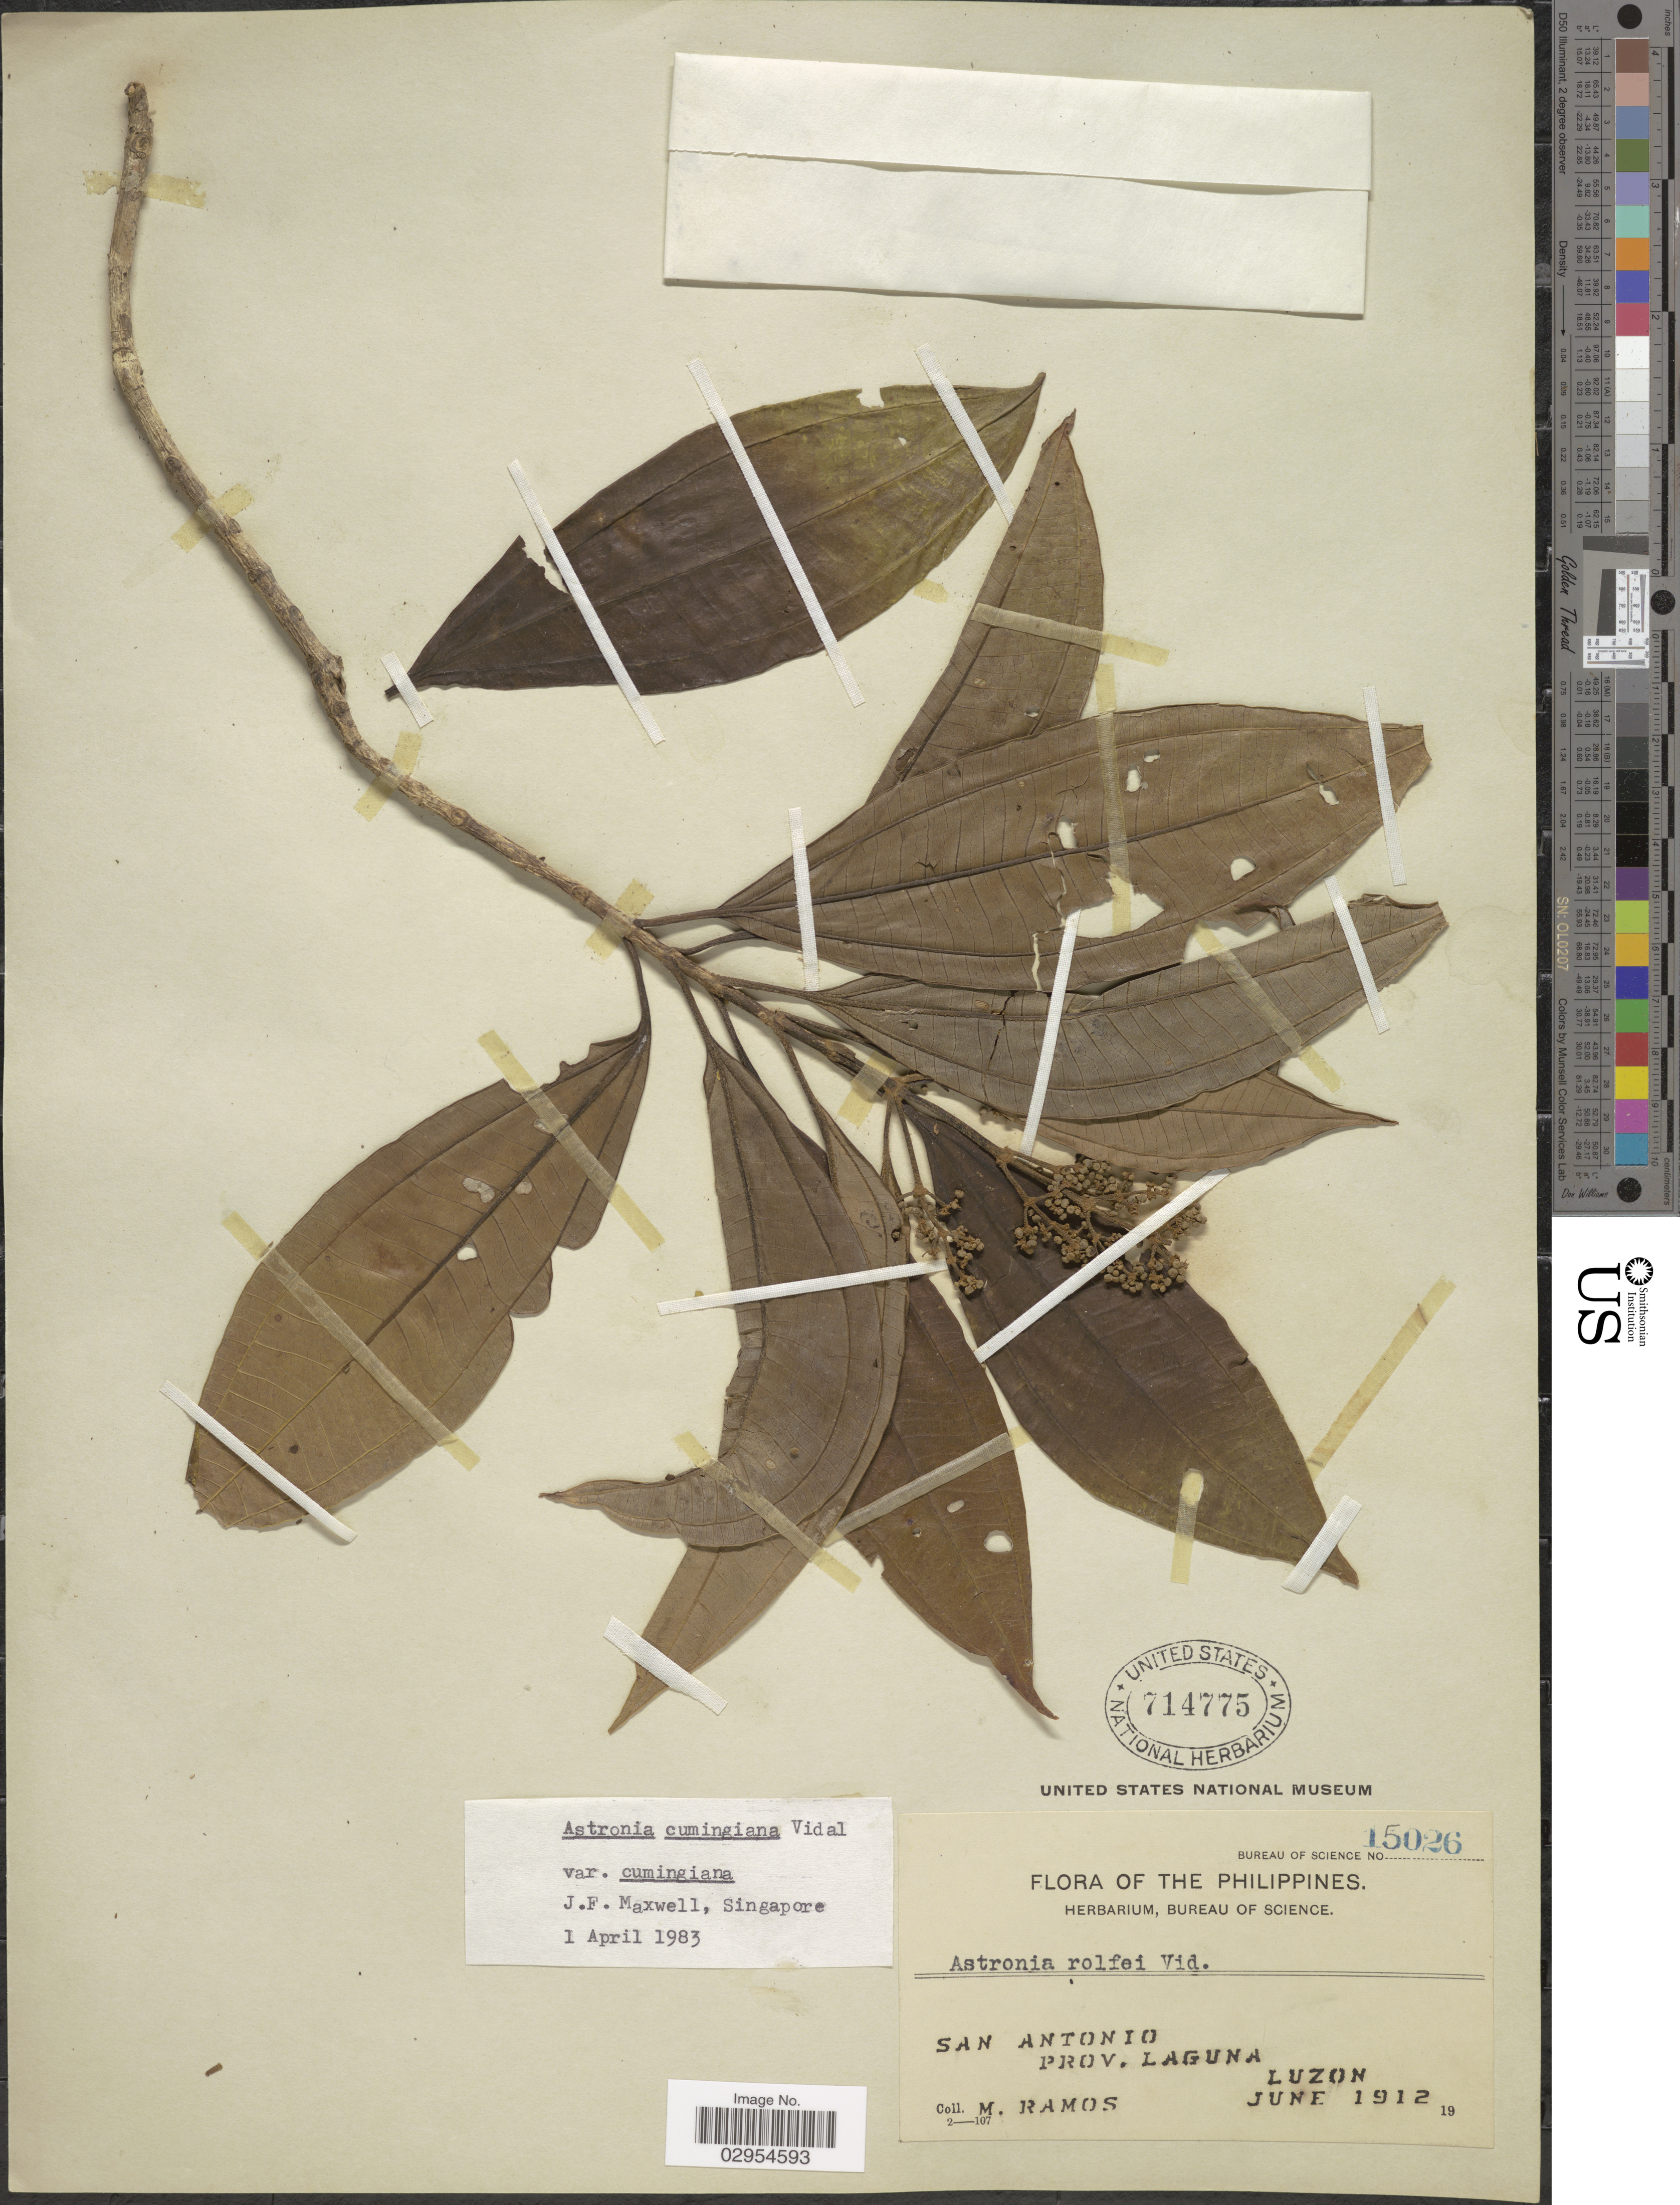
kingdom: Plantae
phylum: Tracheophyta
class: Magnoliopsida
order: Myrtales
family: Melastomataceae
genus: Astronia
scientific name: Astronia cumingiana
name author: S. Vidal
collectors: M. Ramos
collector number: Bureau of Science 15026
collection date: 1912-06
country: Philippines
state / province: Calabarzon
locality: San Antonio. Prov. Laguna. Luzon.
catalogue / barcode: US 714775